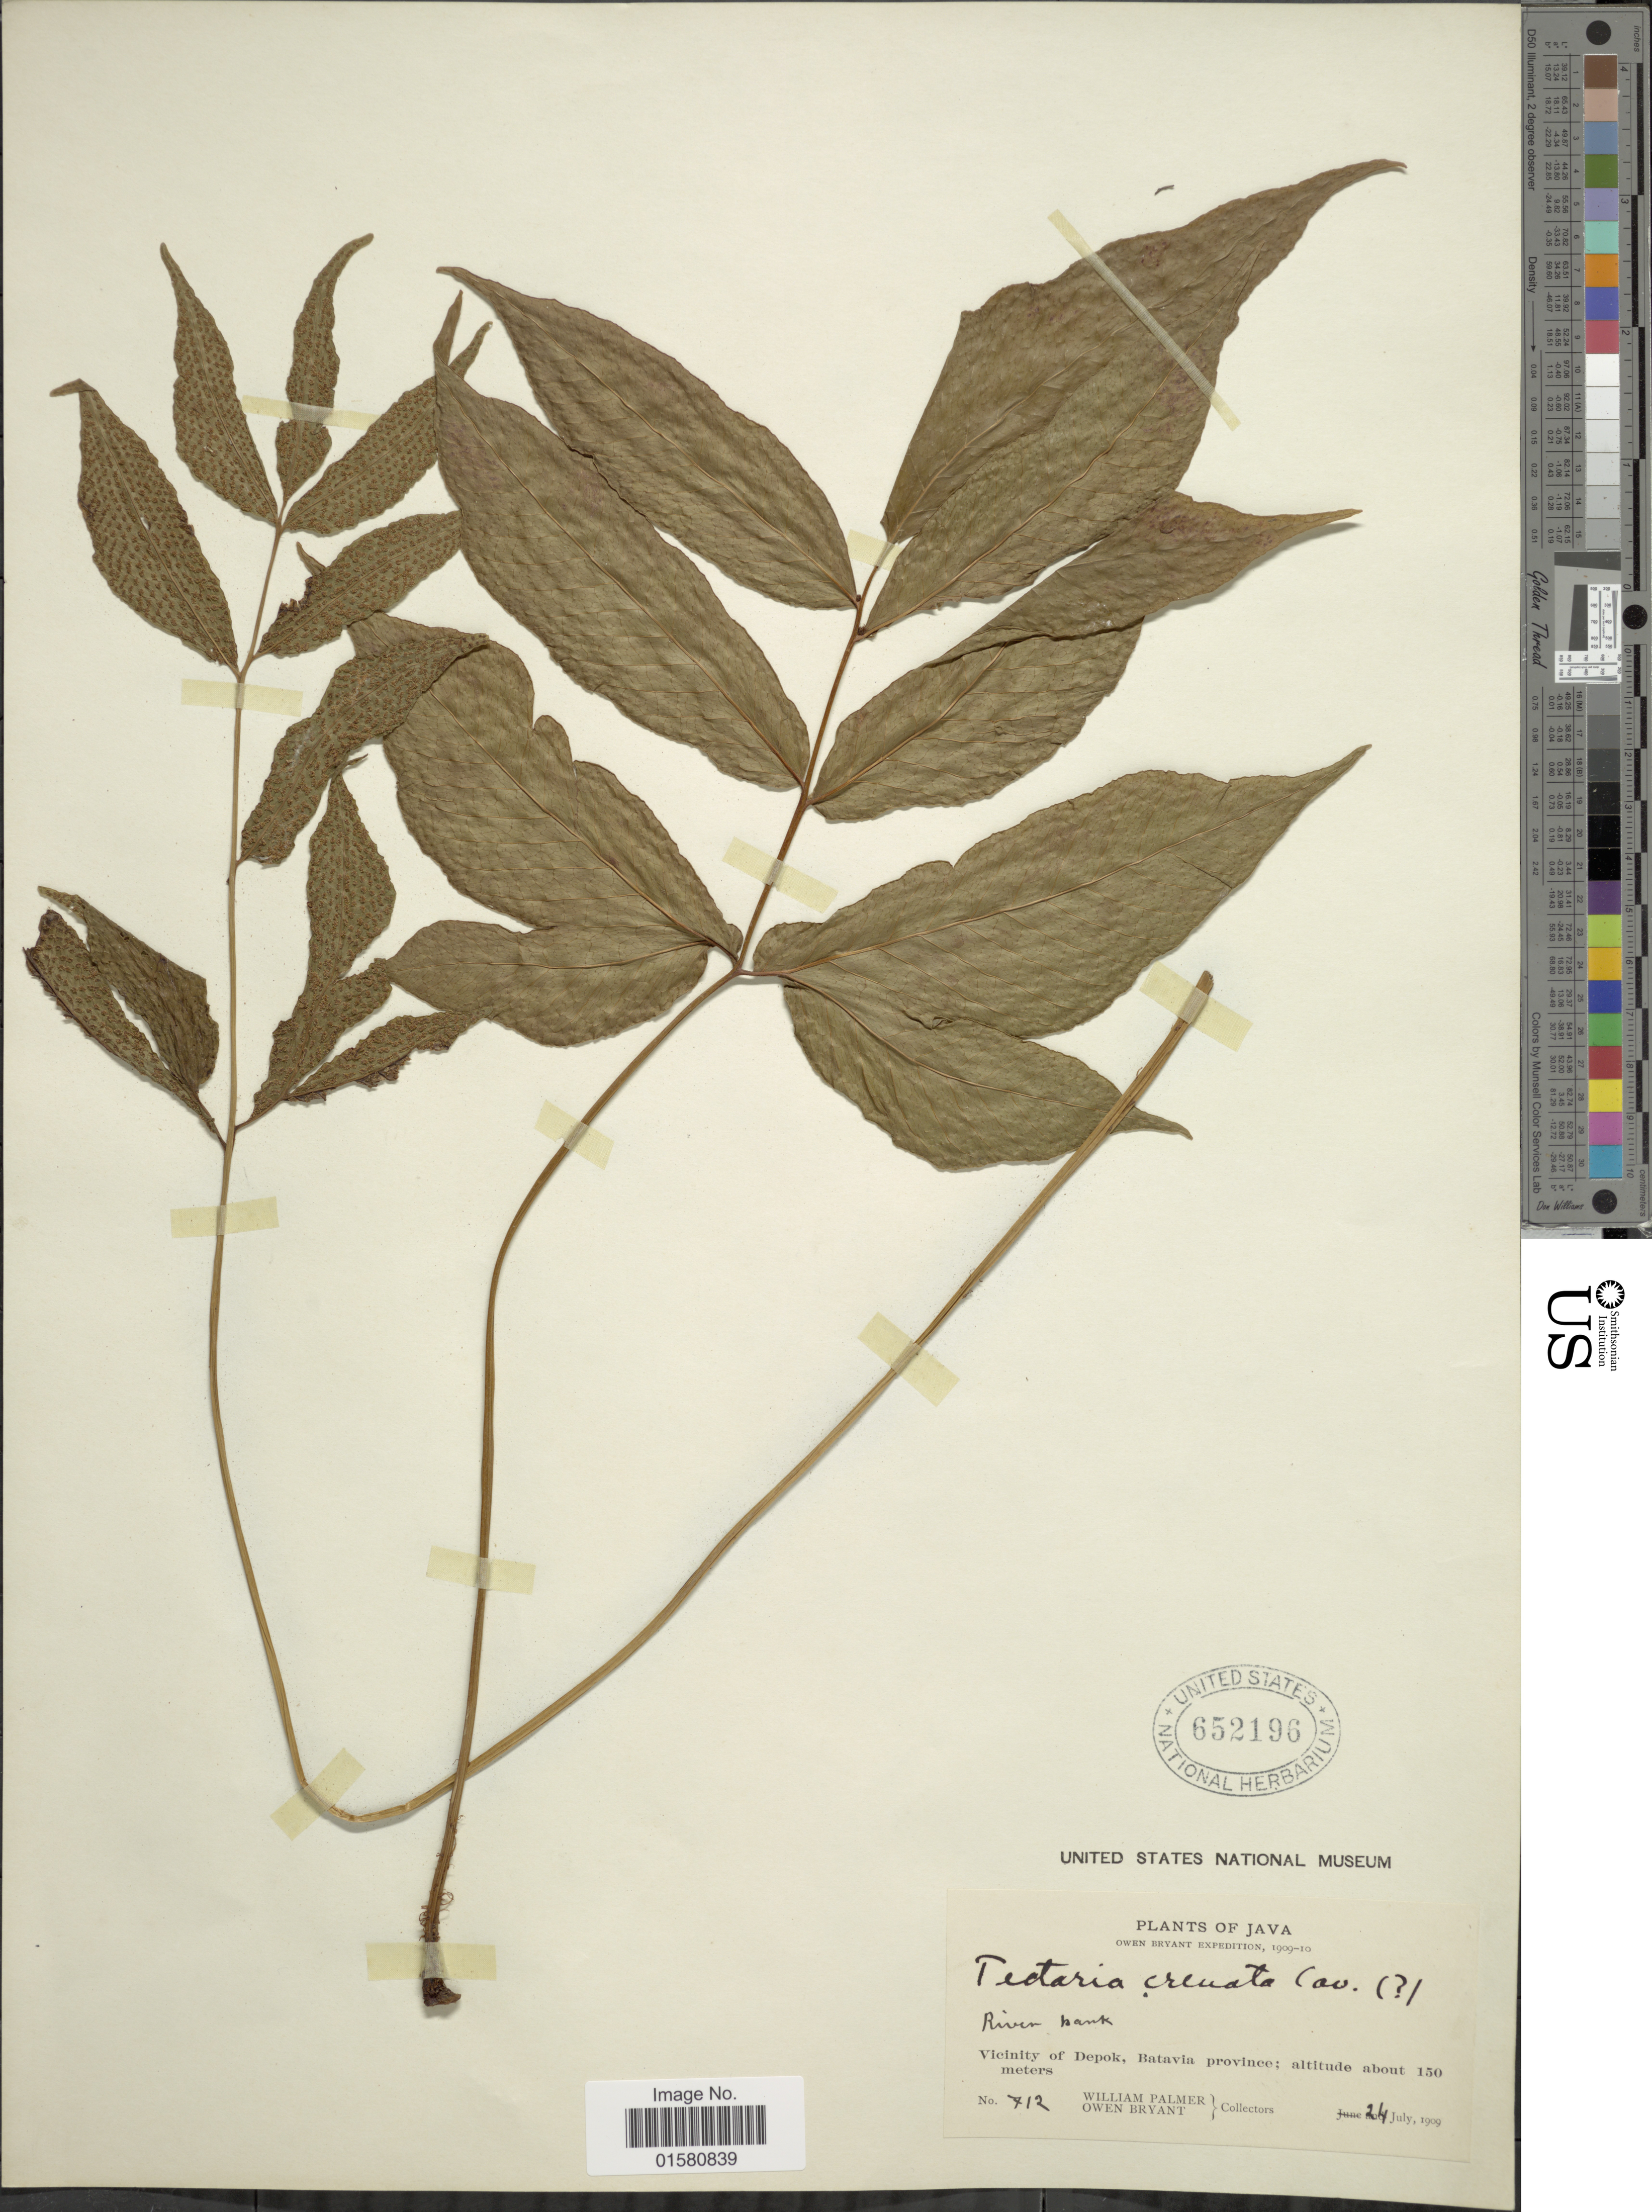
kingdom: Plantae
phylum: Tracheophyta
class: Polypodiopsida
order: Polypodiales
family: Tectariaceae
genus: Tectaria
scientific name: Tectaria crenata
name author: Cav.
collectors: W. Palmer & O. Bryant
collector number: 712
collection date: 1909-07-24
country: Indonesia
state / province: Java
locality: Vicinity of Depok, Batavia province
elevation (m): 150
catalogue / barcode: US 652196